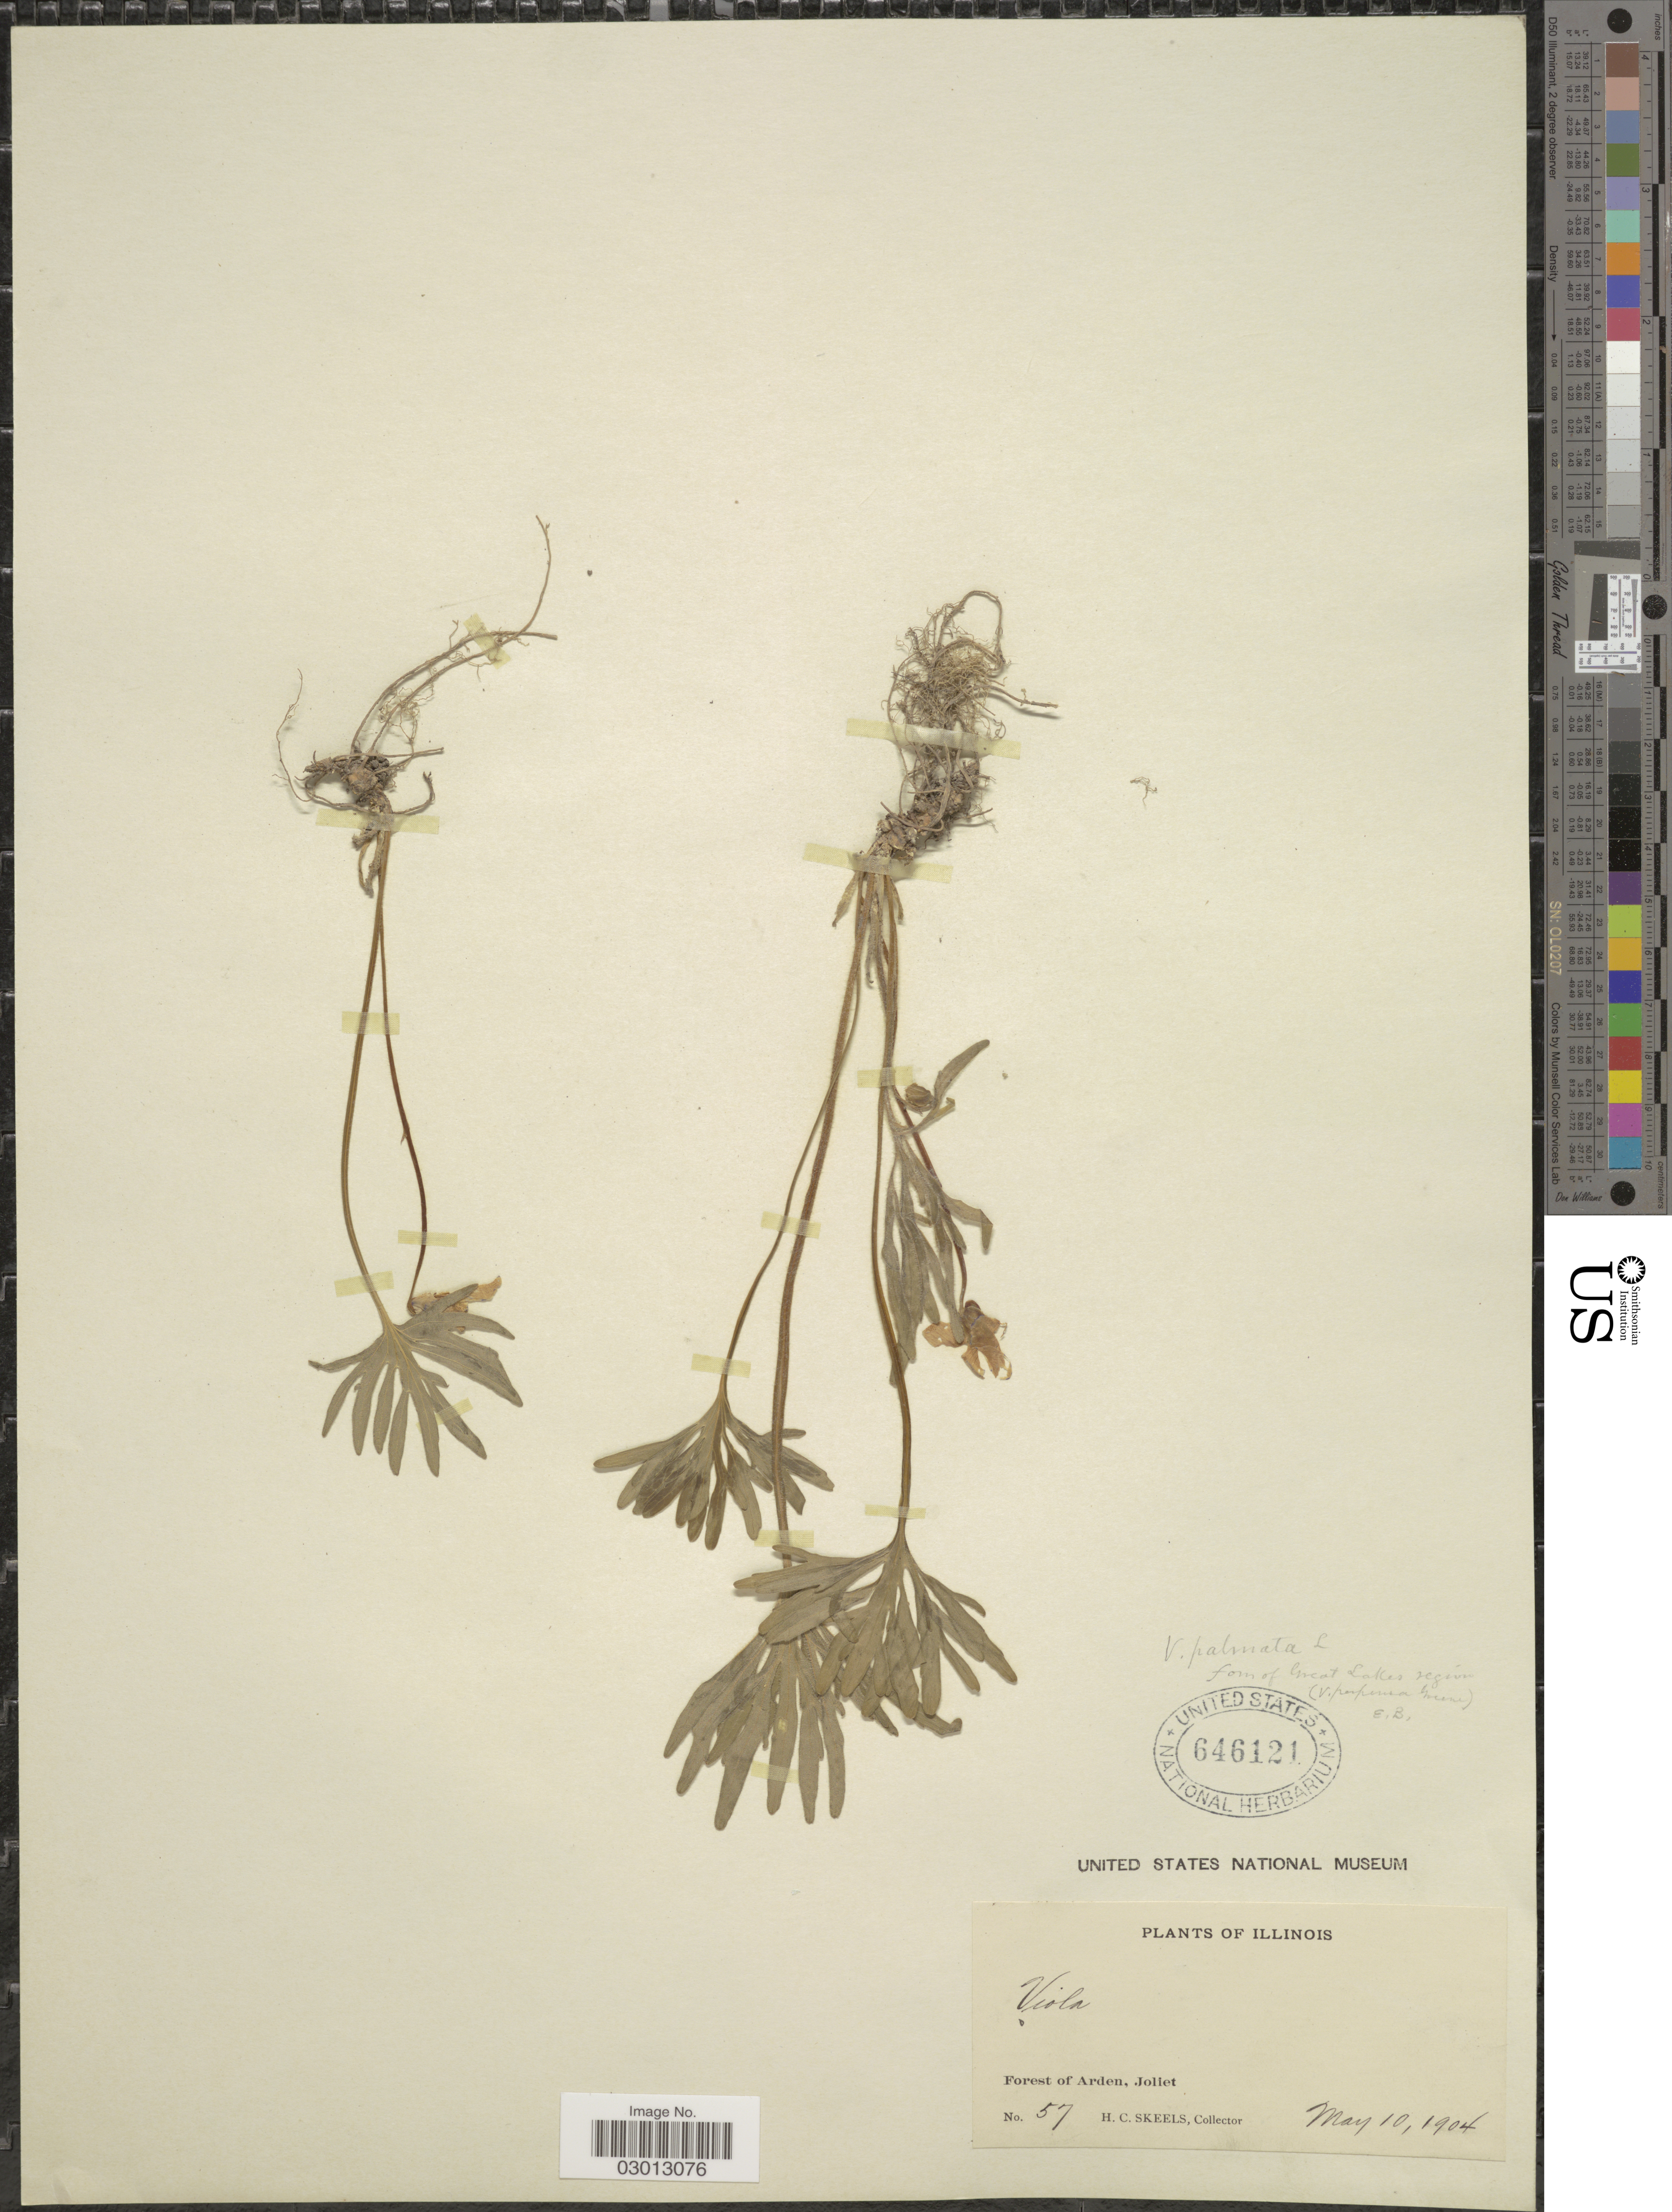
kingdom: Plantae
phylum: Tracheophyta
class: Magnoliopsida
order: Malpighiales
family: Violaceae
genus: Viola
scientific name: Viola pedatifida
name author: G. Don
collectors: H. Skeels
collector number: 57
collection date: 1904-05-10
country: United States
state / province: Illinois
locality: Forest of Arden, Joliet.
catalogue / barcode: US 646121